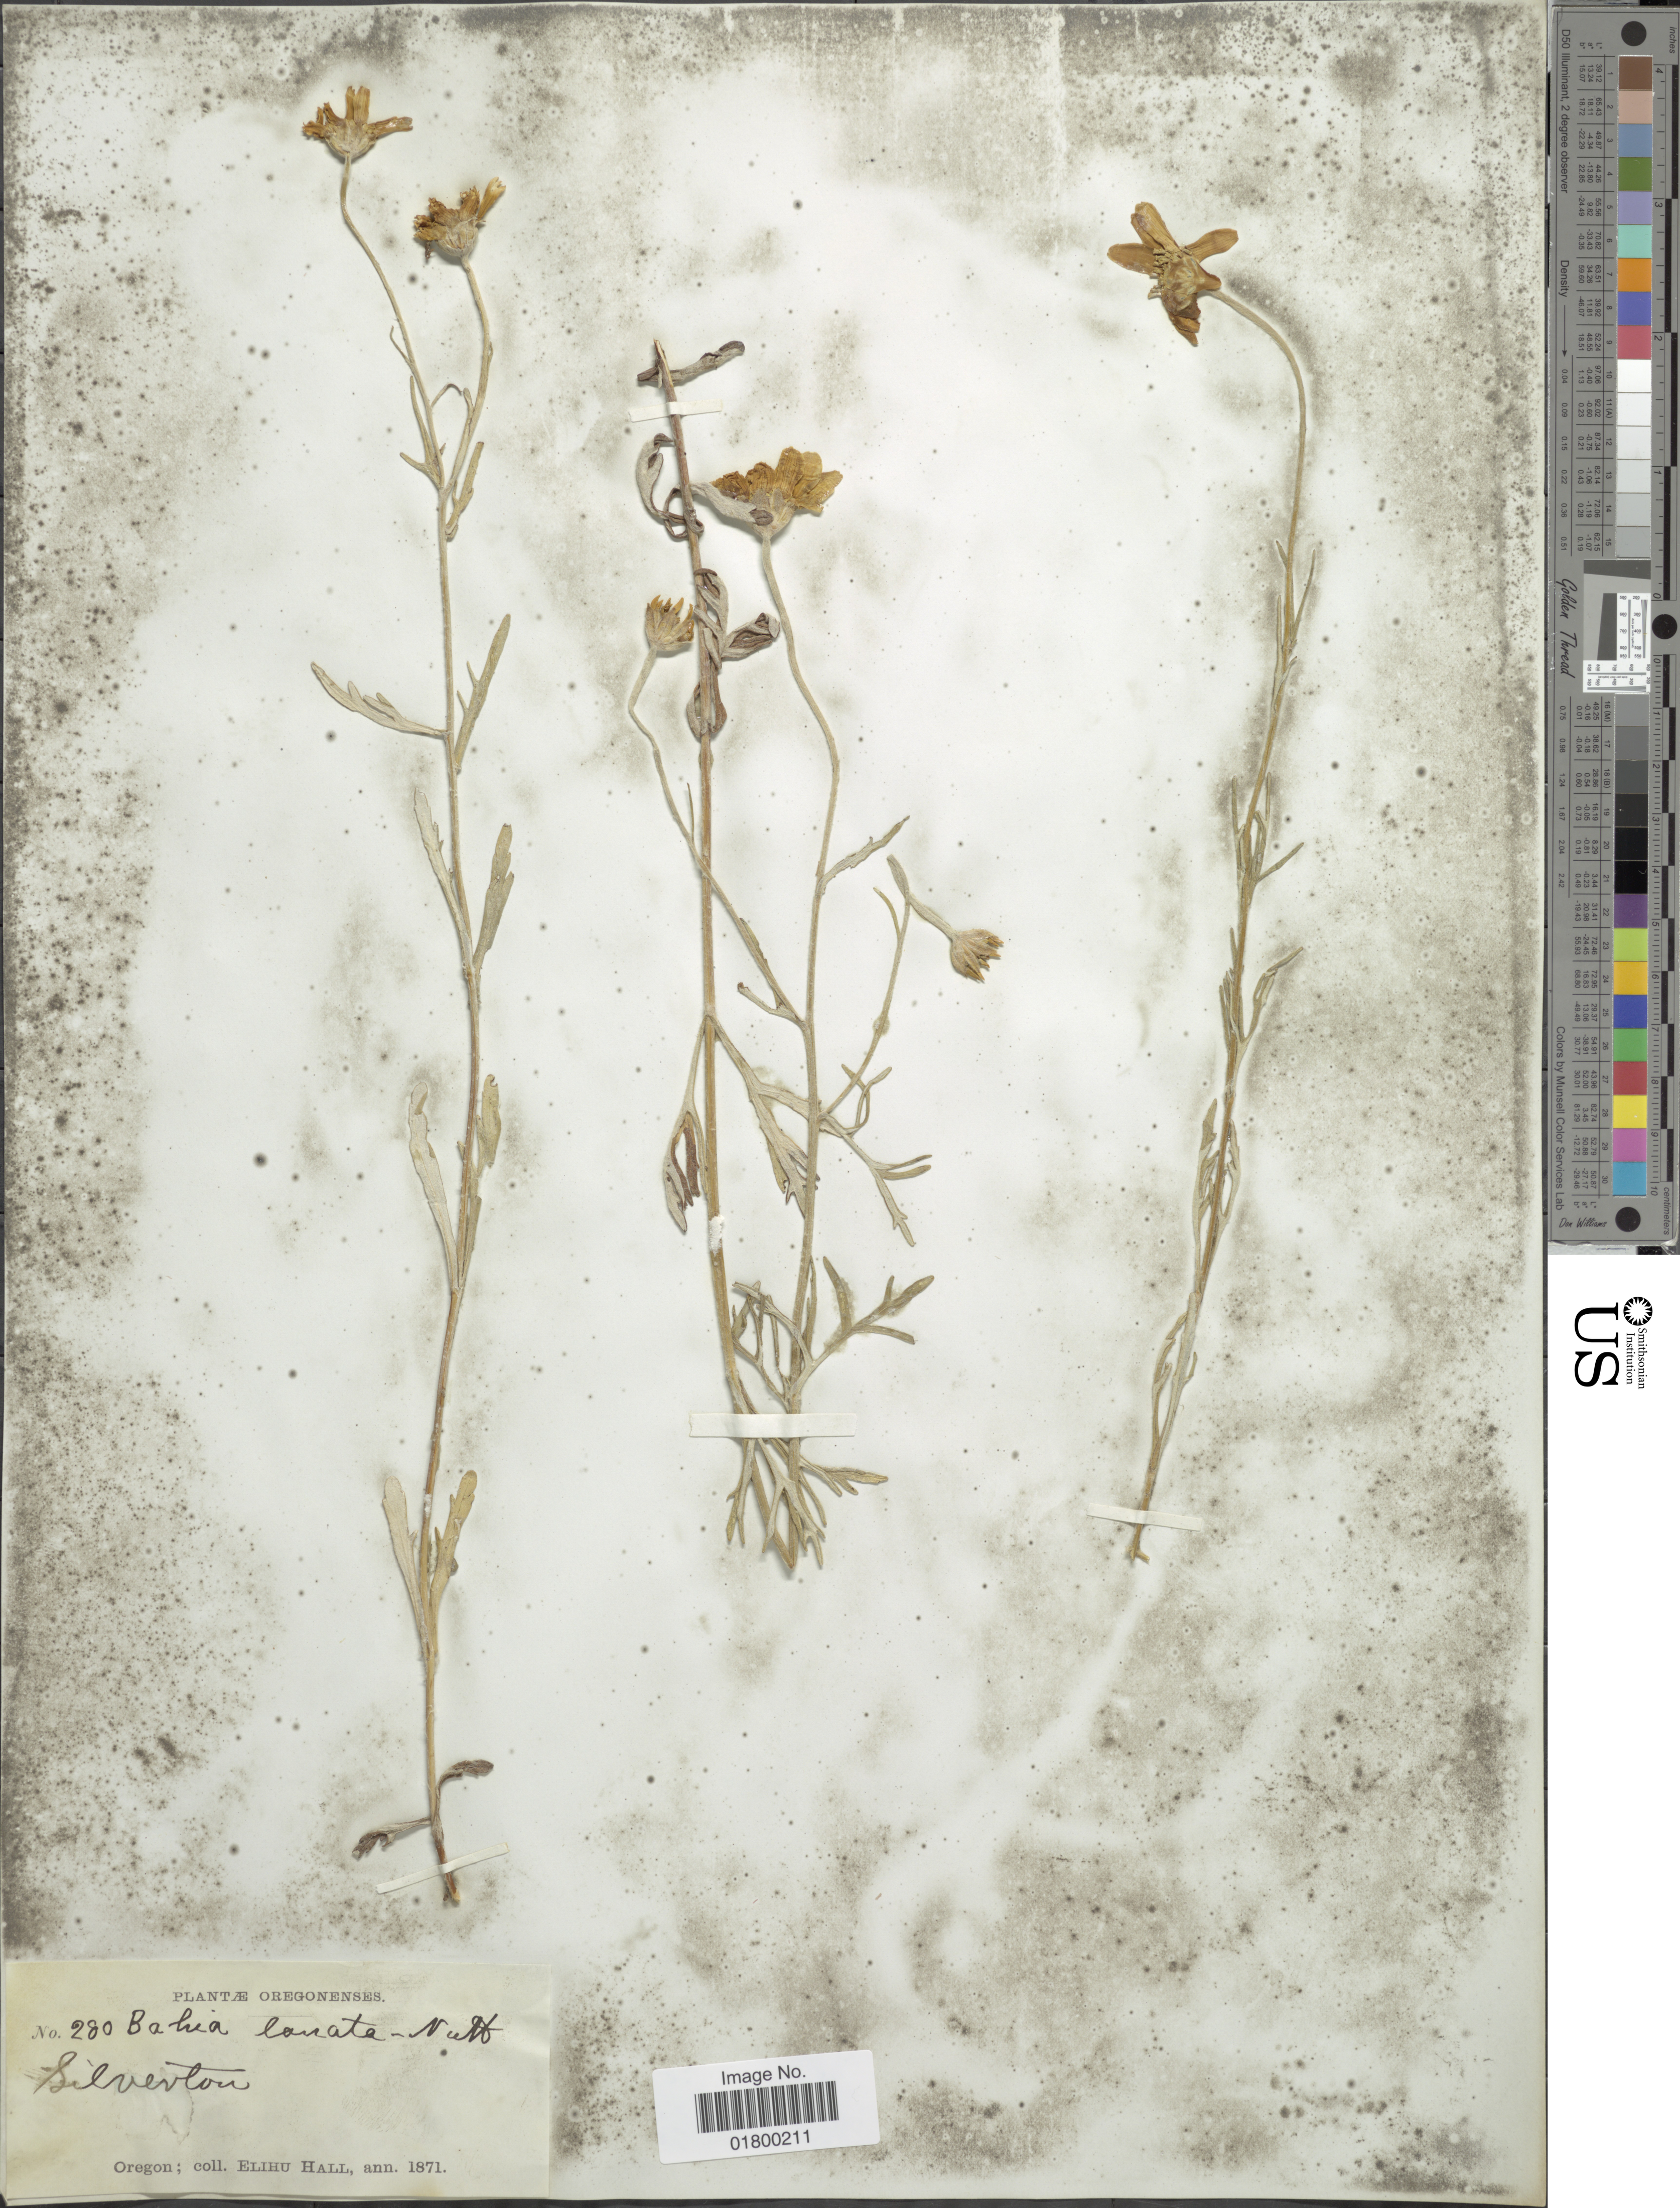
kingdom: Plantae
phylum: Tracheophyta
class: Magnoliopsida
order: Asterales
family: Asteraceae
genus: Eriophyllum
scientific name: Eriophyllum lanatum var. achillioides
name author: (DC.) Jeps.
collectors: E. Hall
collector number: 280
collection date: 1871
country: United States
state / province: Oregon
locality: Silverton